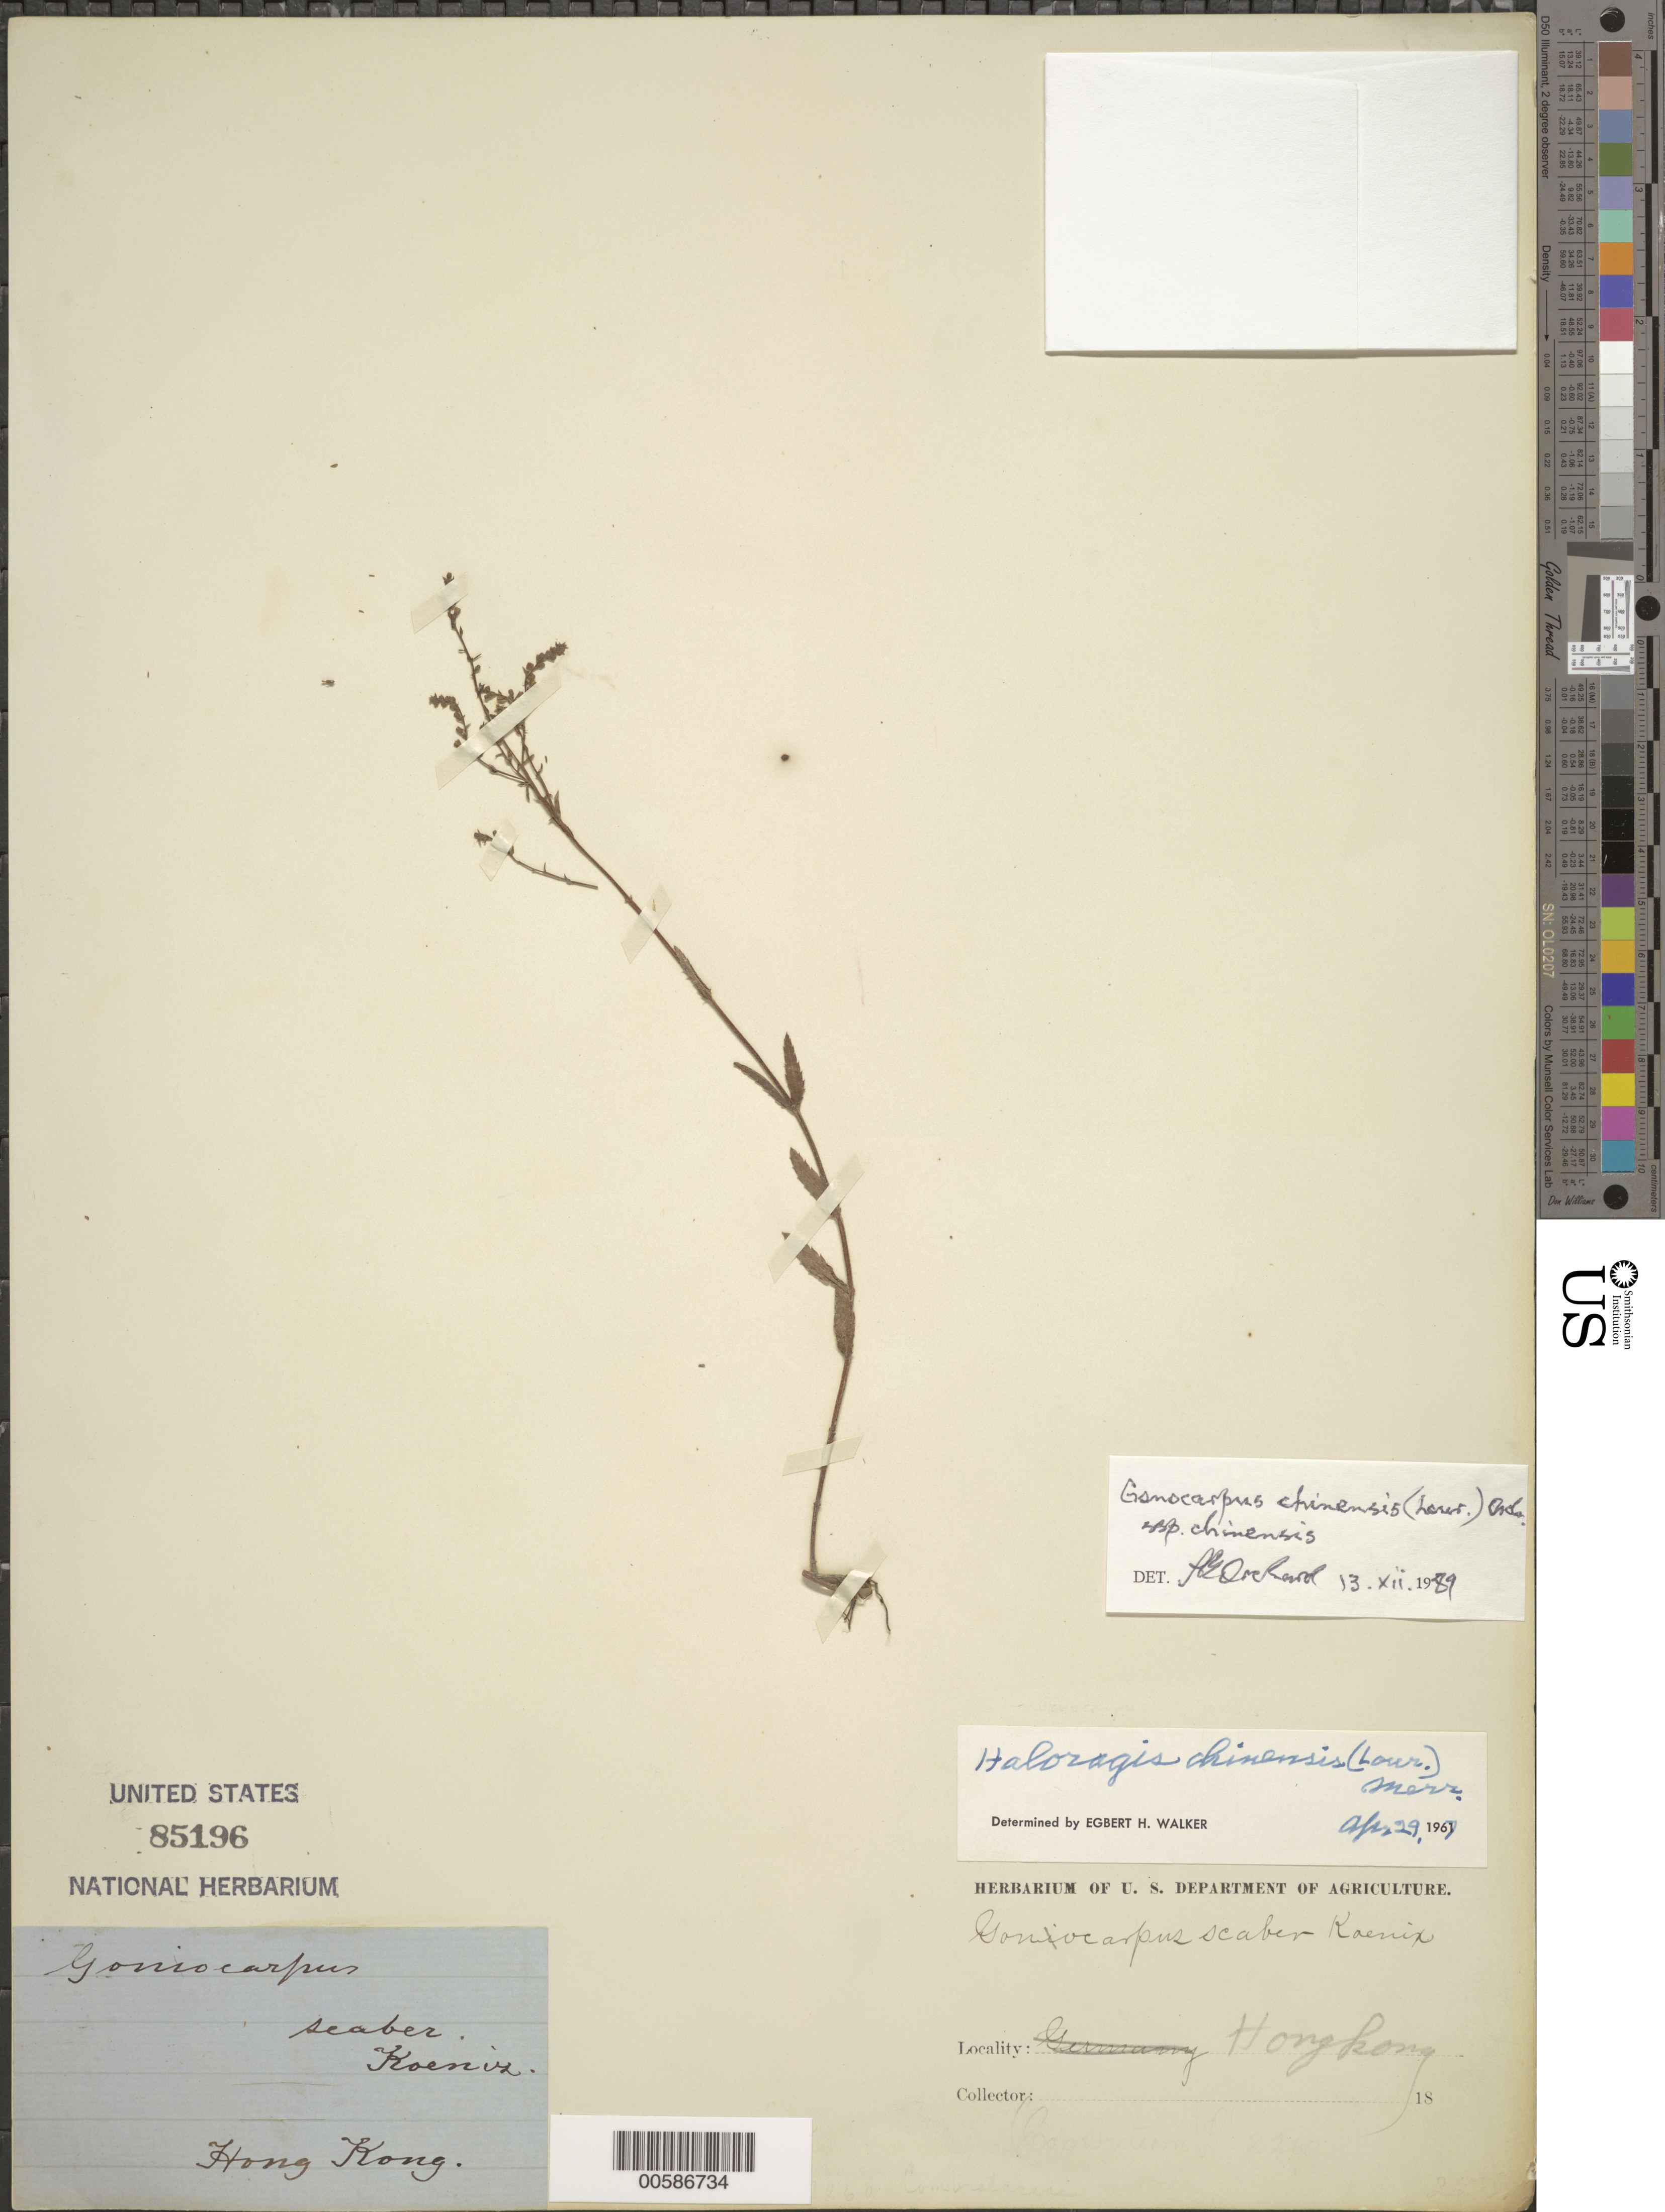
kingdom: Plantae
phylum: Tracheophyta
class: Magnoliopsida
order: Saxifragales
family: Haloragaceae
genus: Gonocarpus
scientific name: Gonocarpus chinensis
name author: (Lour.) Orchard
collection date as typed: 18--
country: China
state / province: Hong Kong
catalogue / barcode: US 85196